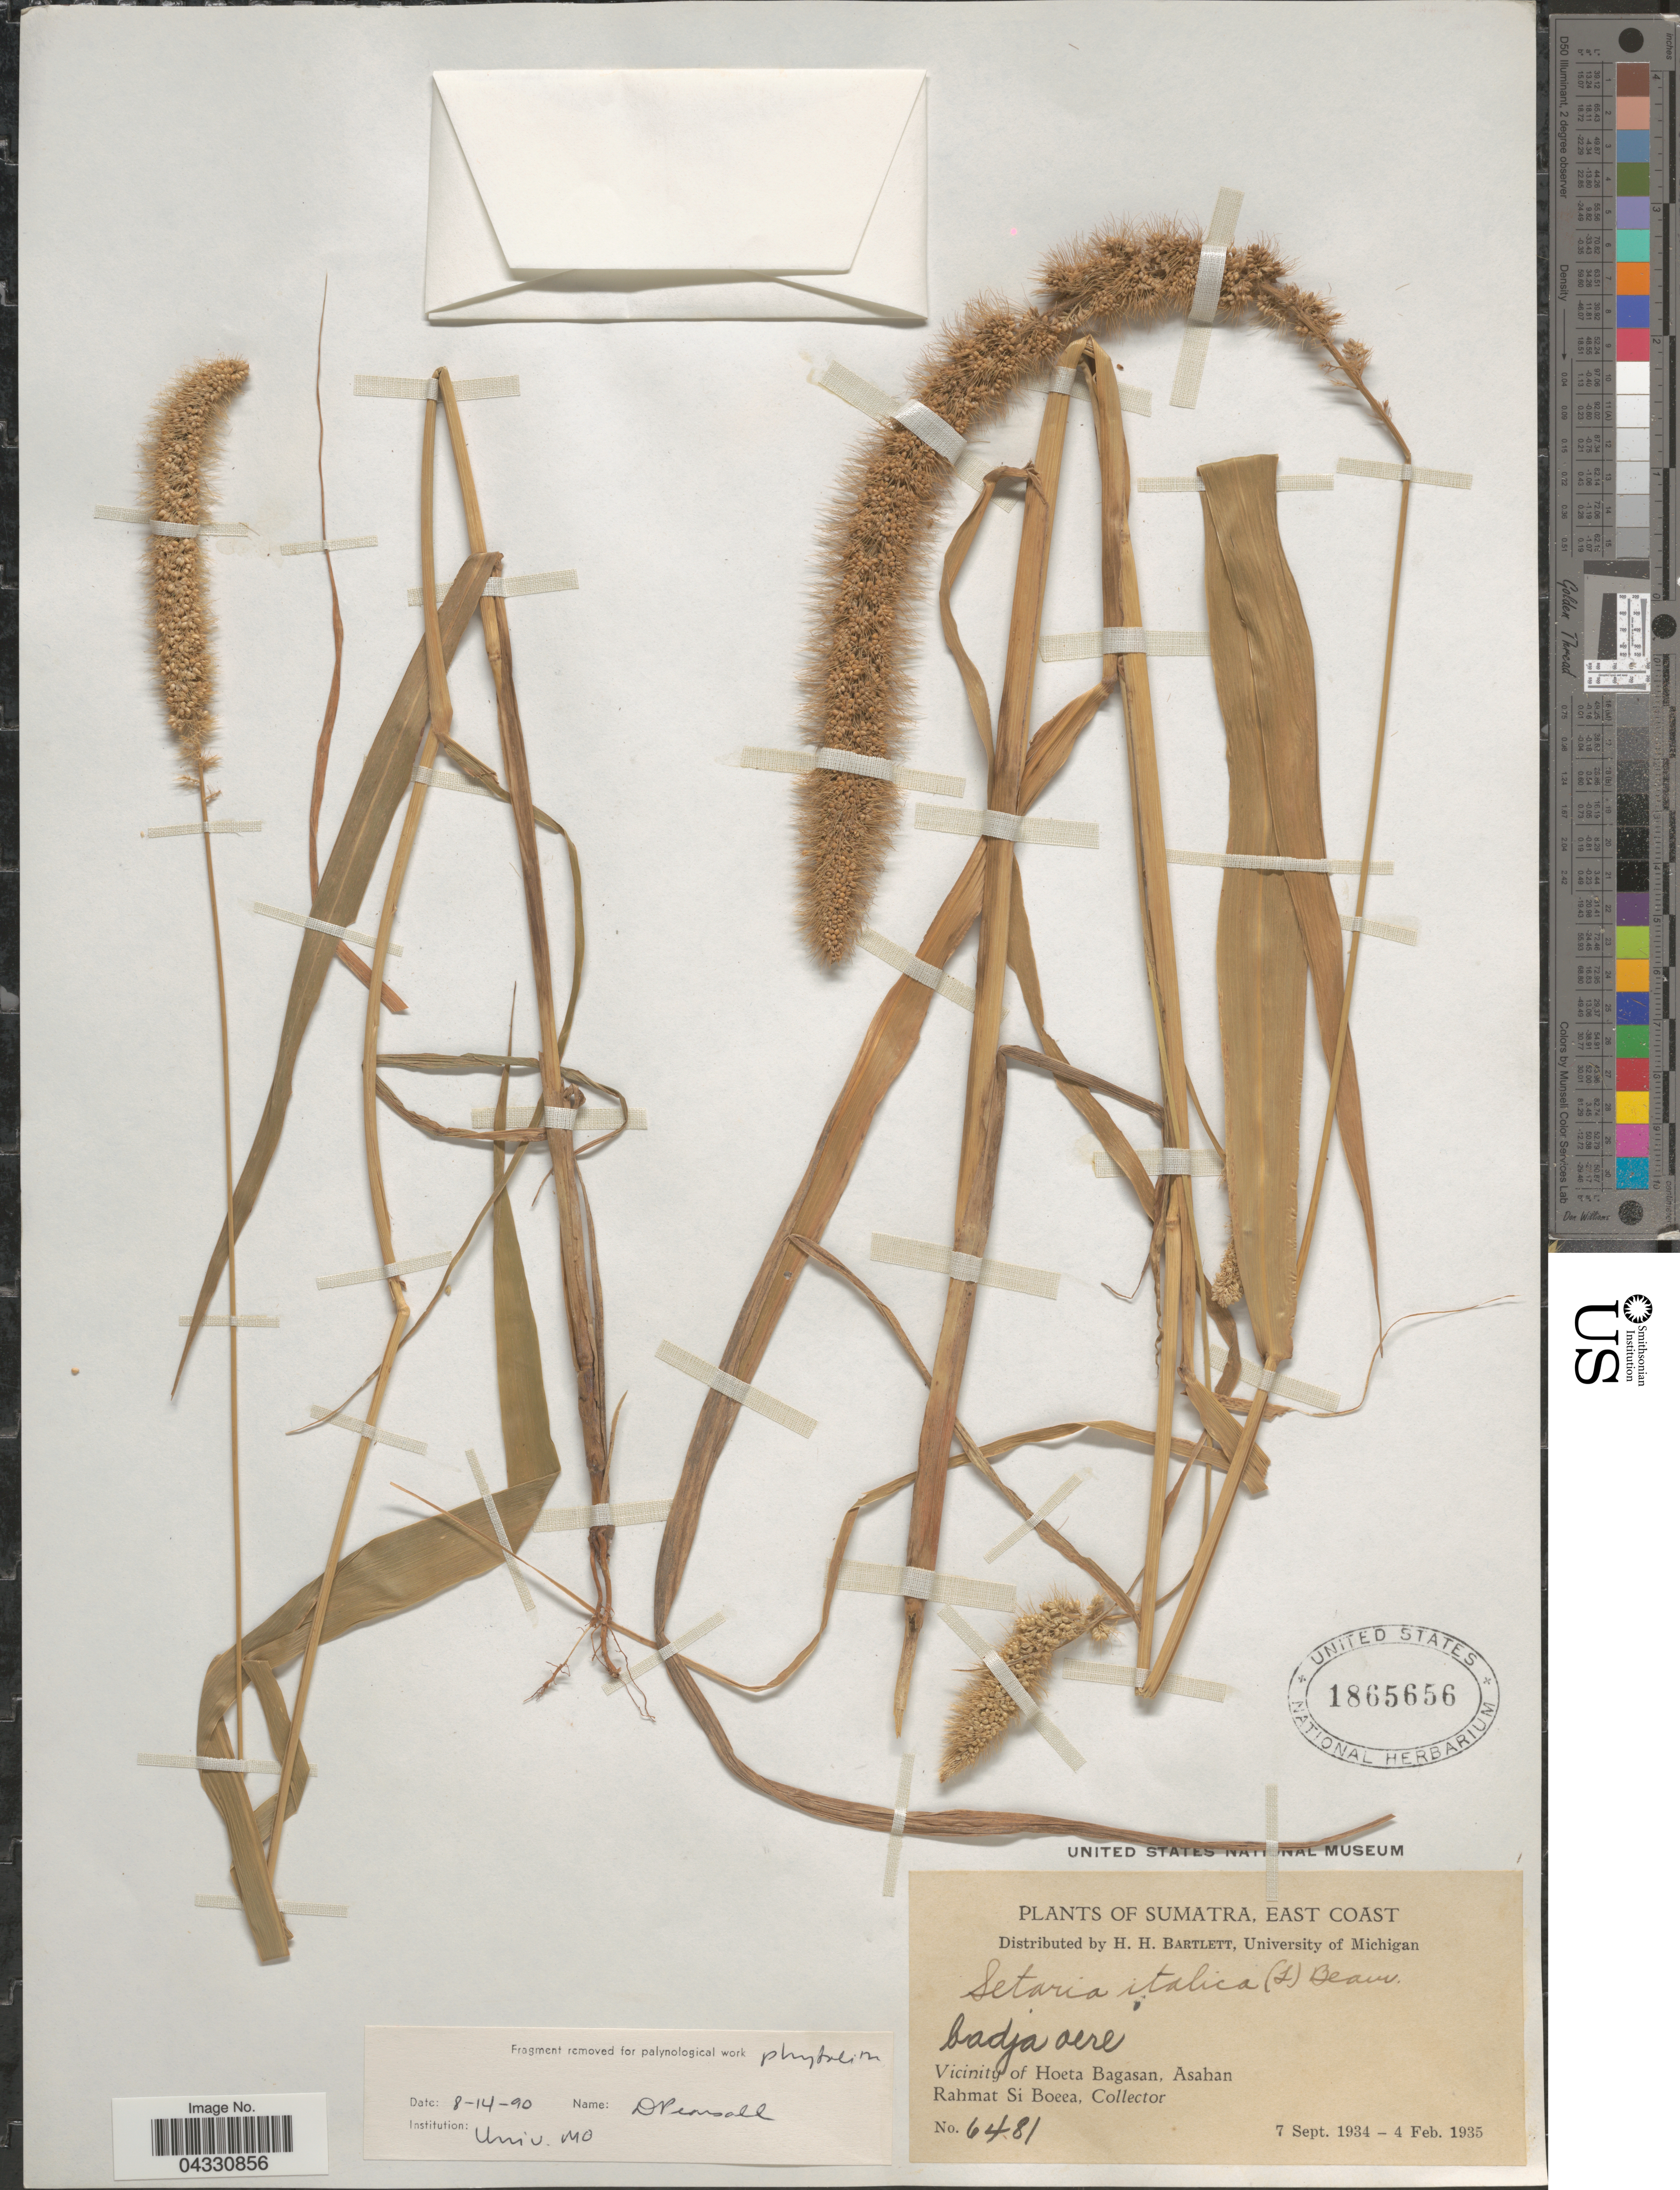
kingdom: Plantae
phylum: Tracheophyta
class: Liliopsida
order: Poales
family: Poaceae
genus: Setaria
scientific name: Setaria italica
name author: (L.) P. Beauv.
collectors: Rahmat Si Boeea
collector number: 6481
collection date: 1934-09-07/1935-02-04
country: Indonesia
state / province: Sumatra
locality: East Coast. Vicinity of Hoeta Bagasan, Asahan.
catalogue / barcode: US 1865656